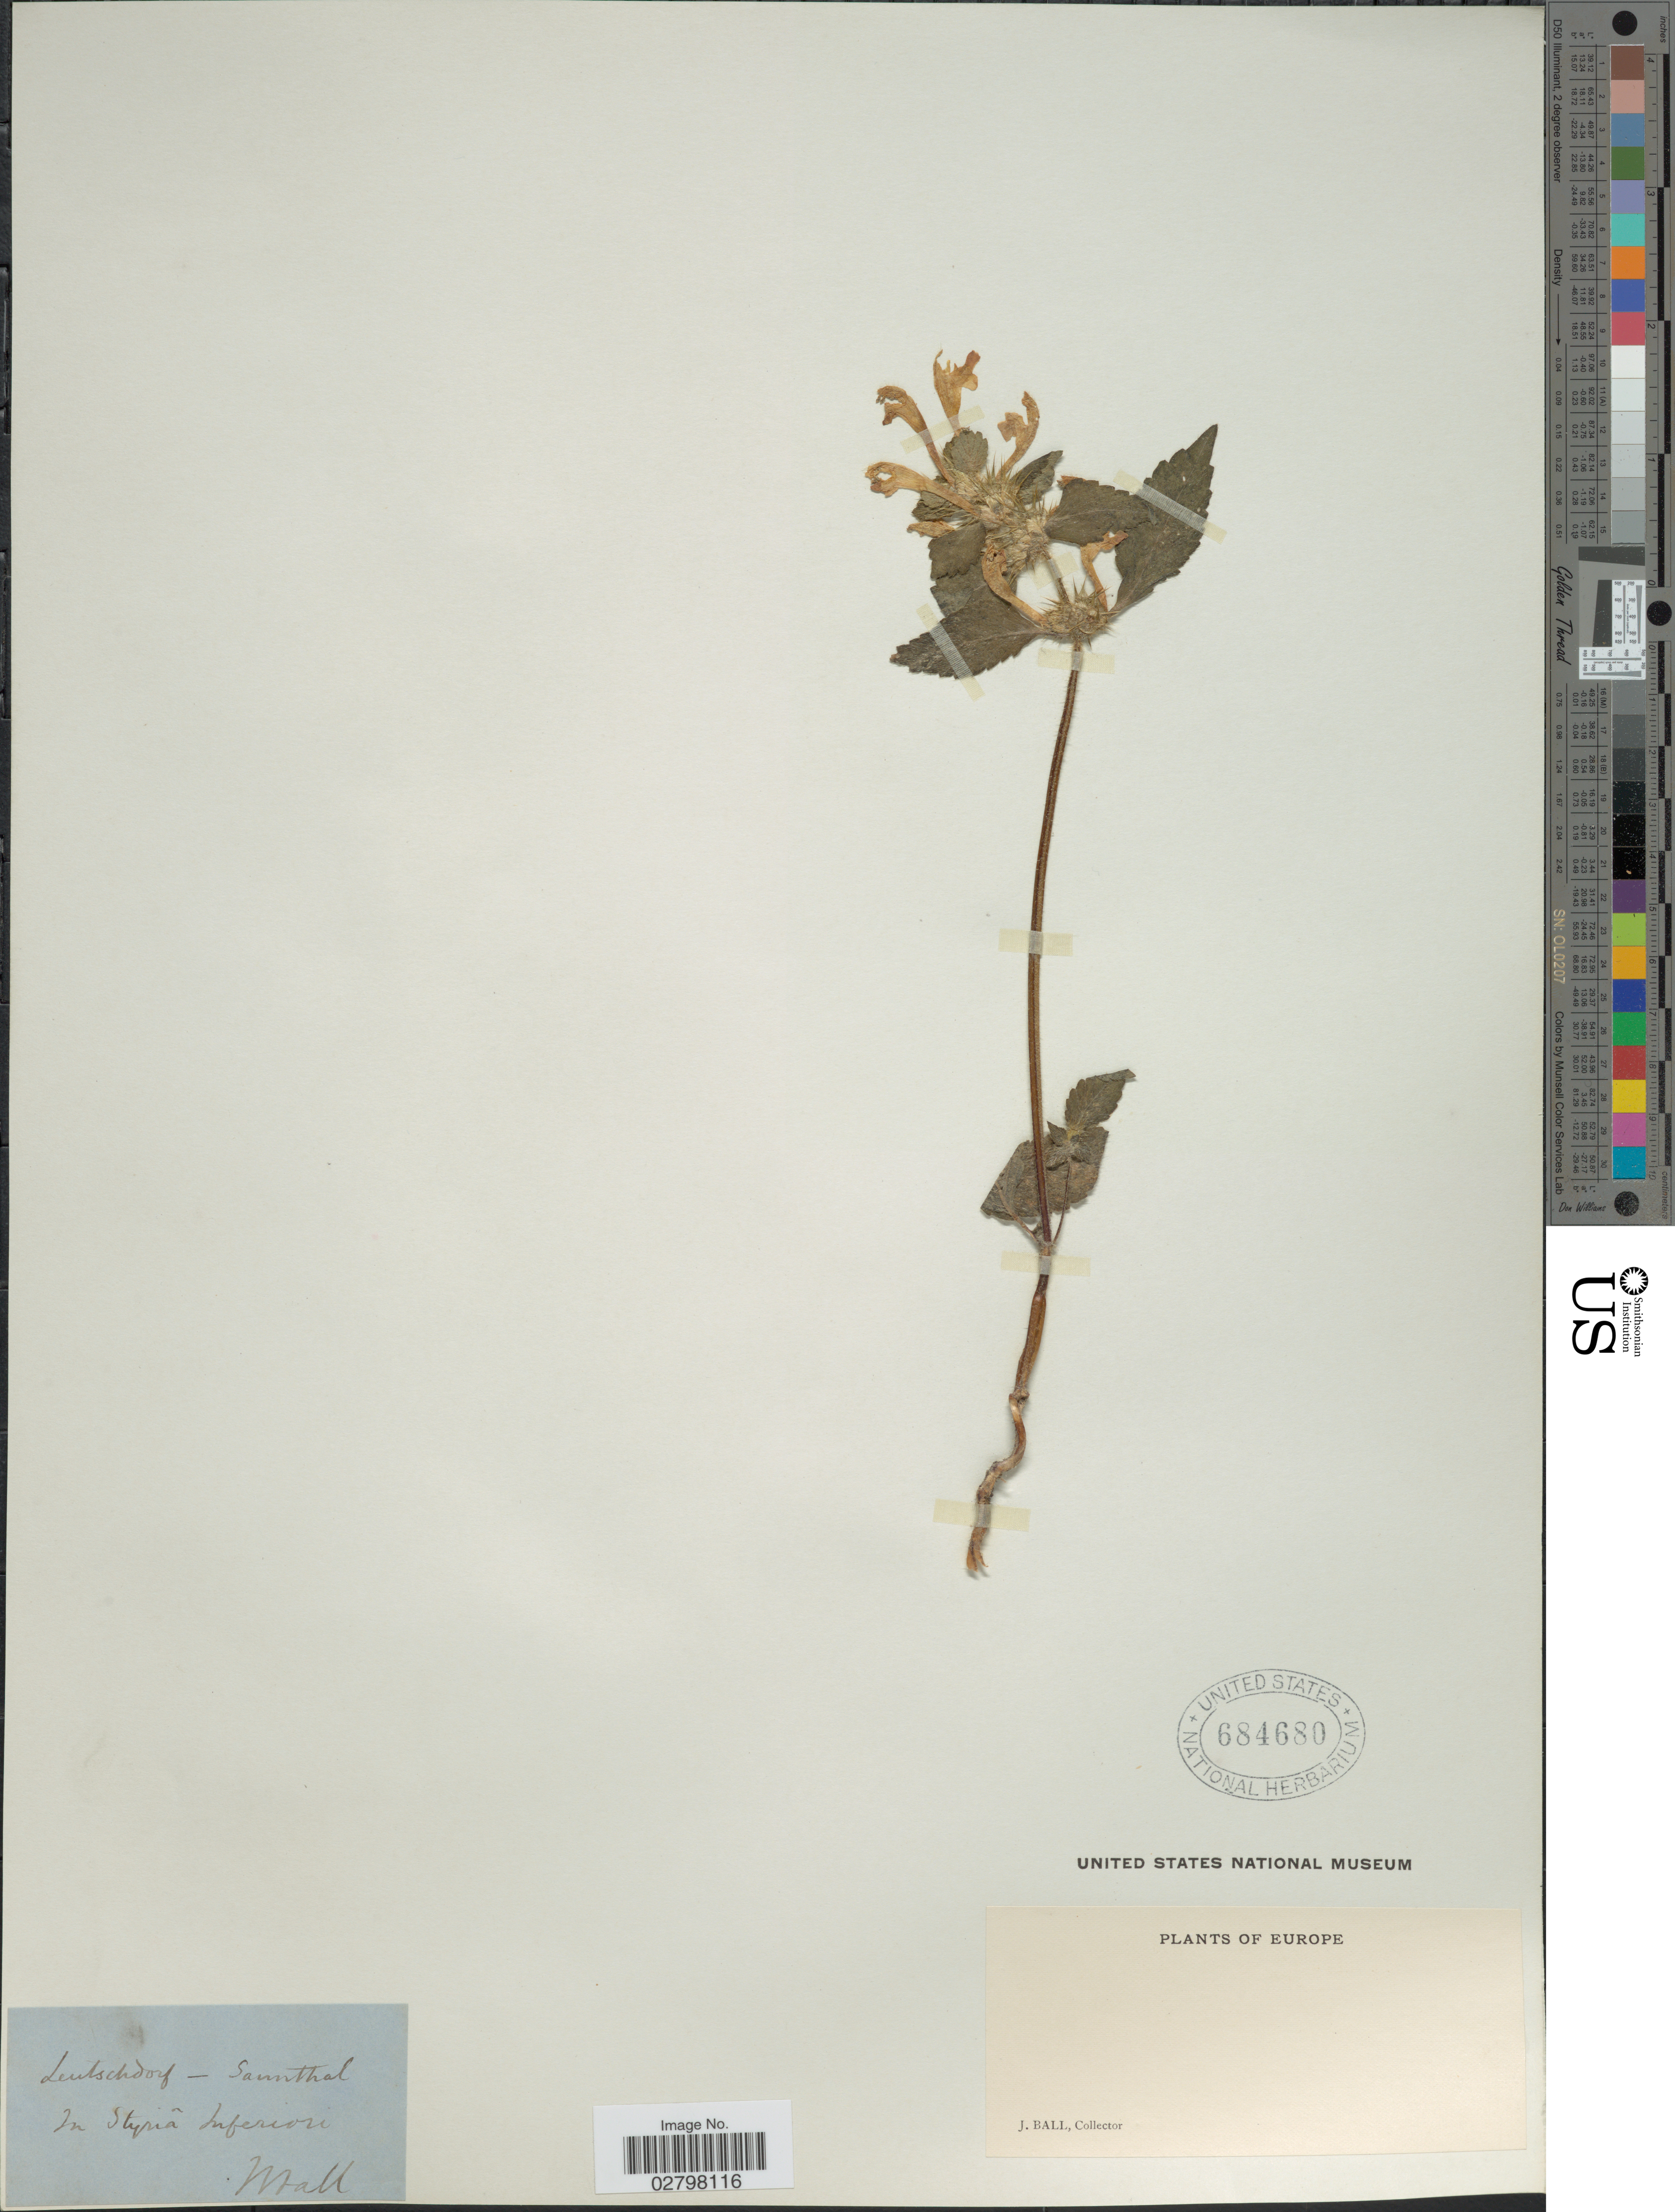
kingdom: Plantae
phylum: Tracheophyta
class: Magnoliopsida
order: Lamiales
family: Lamiaceae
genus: Stachys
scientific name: Stachys sp.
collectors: J. Ball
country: Austria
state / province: Steiermark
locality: Europe. Deutschdorf - Sannthal. In Styriá Inferiori.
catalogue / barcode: US 684680